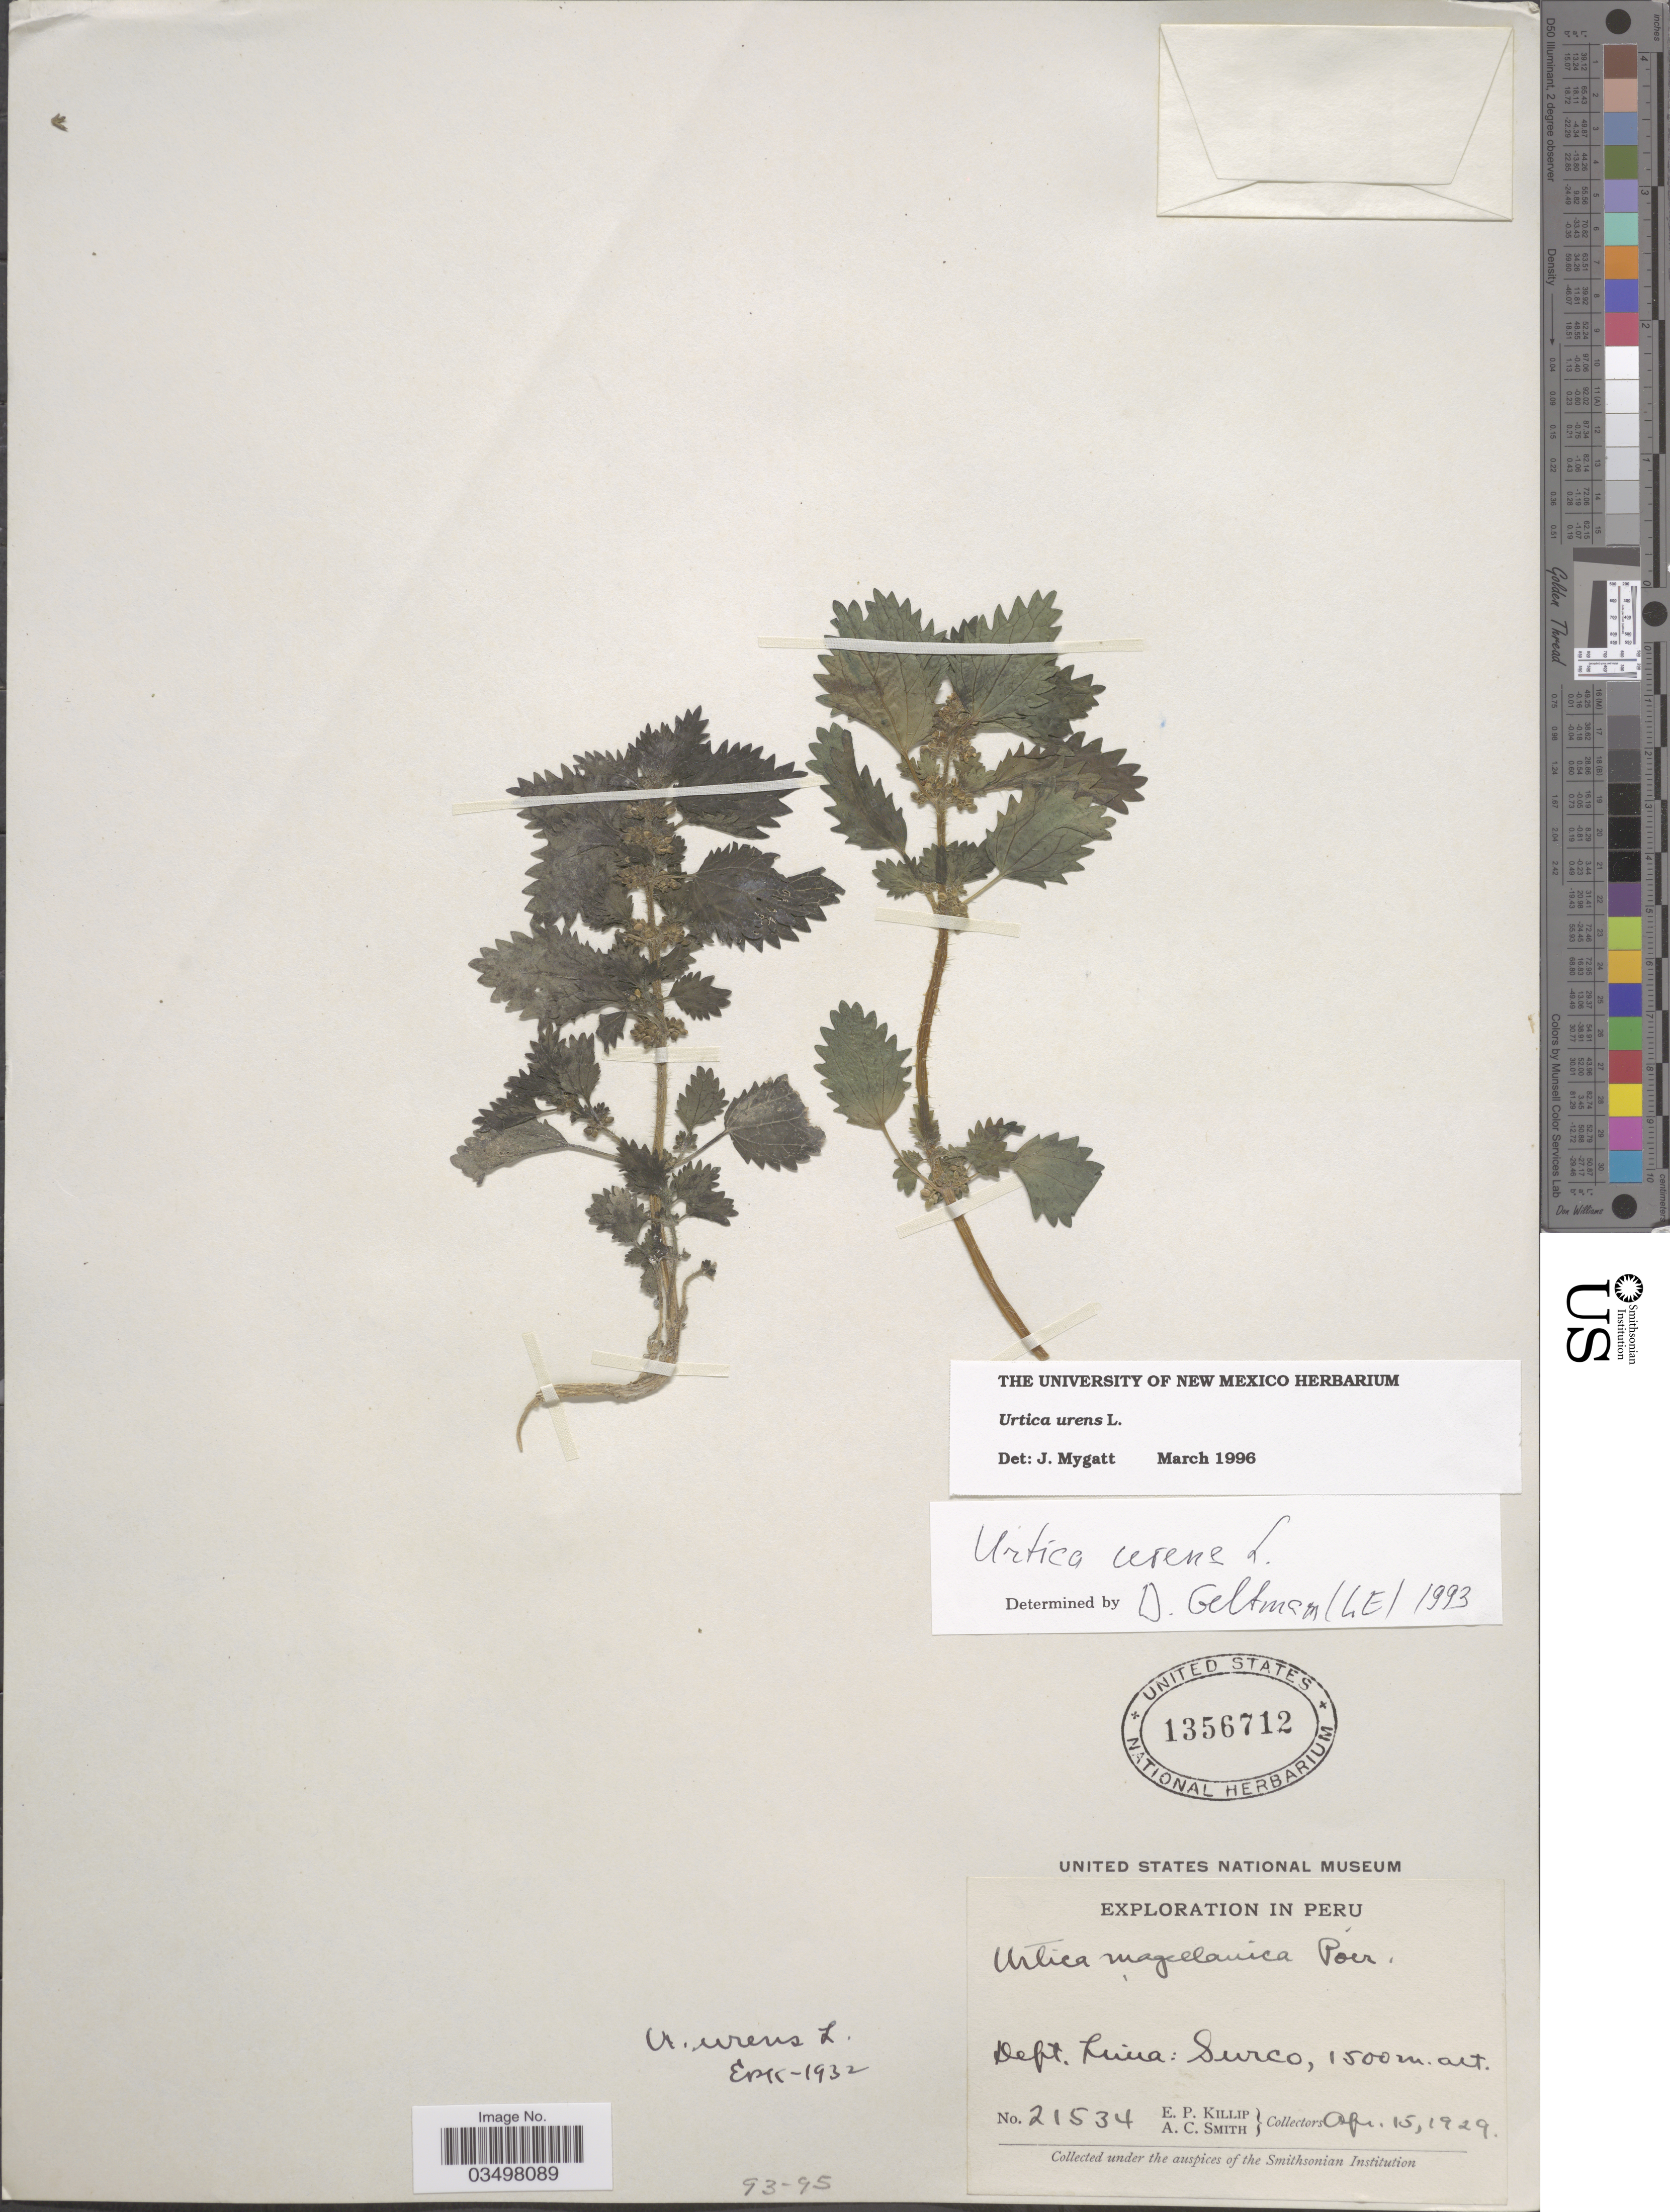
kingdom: Plantae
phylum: Tracheophyta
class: Magnoliopsida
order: Rosales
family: Urticaceae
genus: Urtica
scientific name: Urtica urens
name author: L.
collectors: E. P. Killip & A. C. Smith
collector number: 21534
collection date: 1929-04-15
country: Peru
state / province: Lima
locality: Dept. Lima: Surco.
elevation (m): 1500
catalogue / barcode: US 1356712